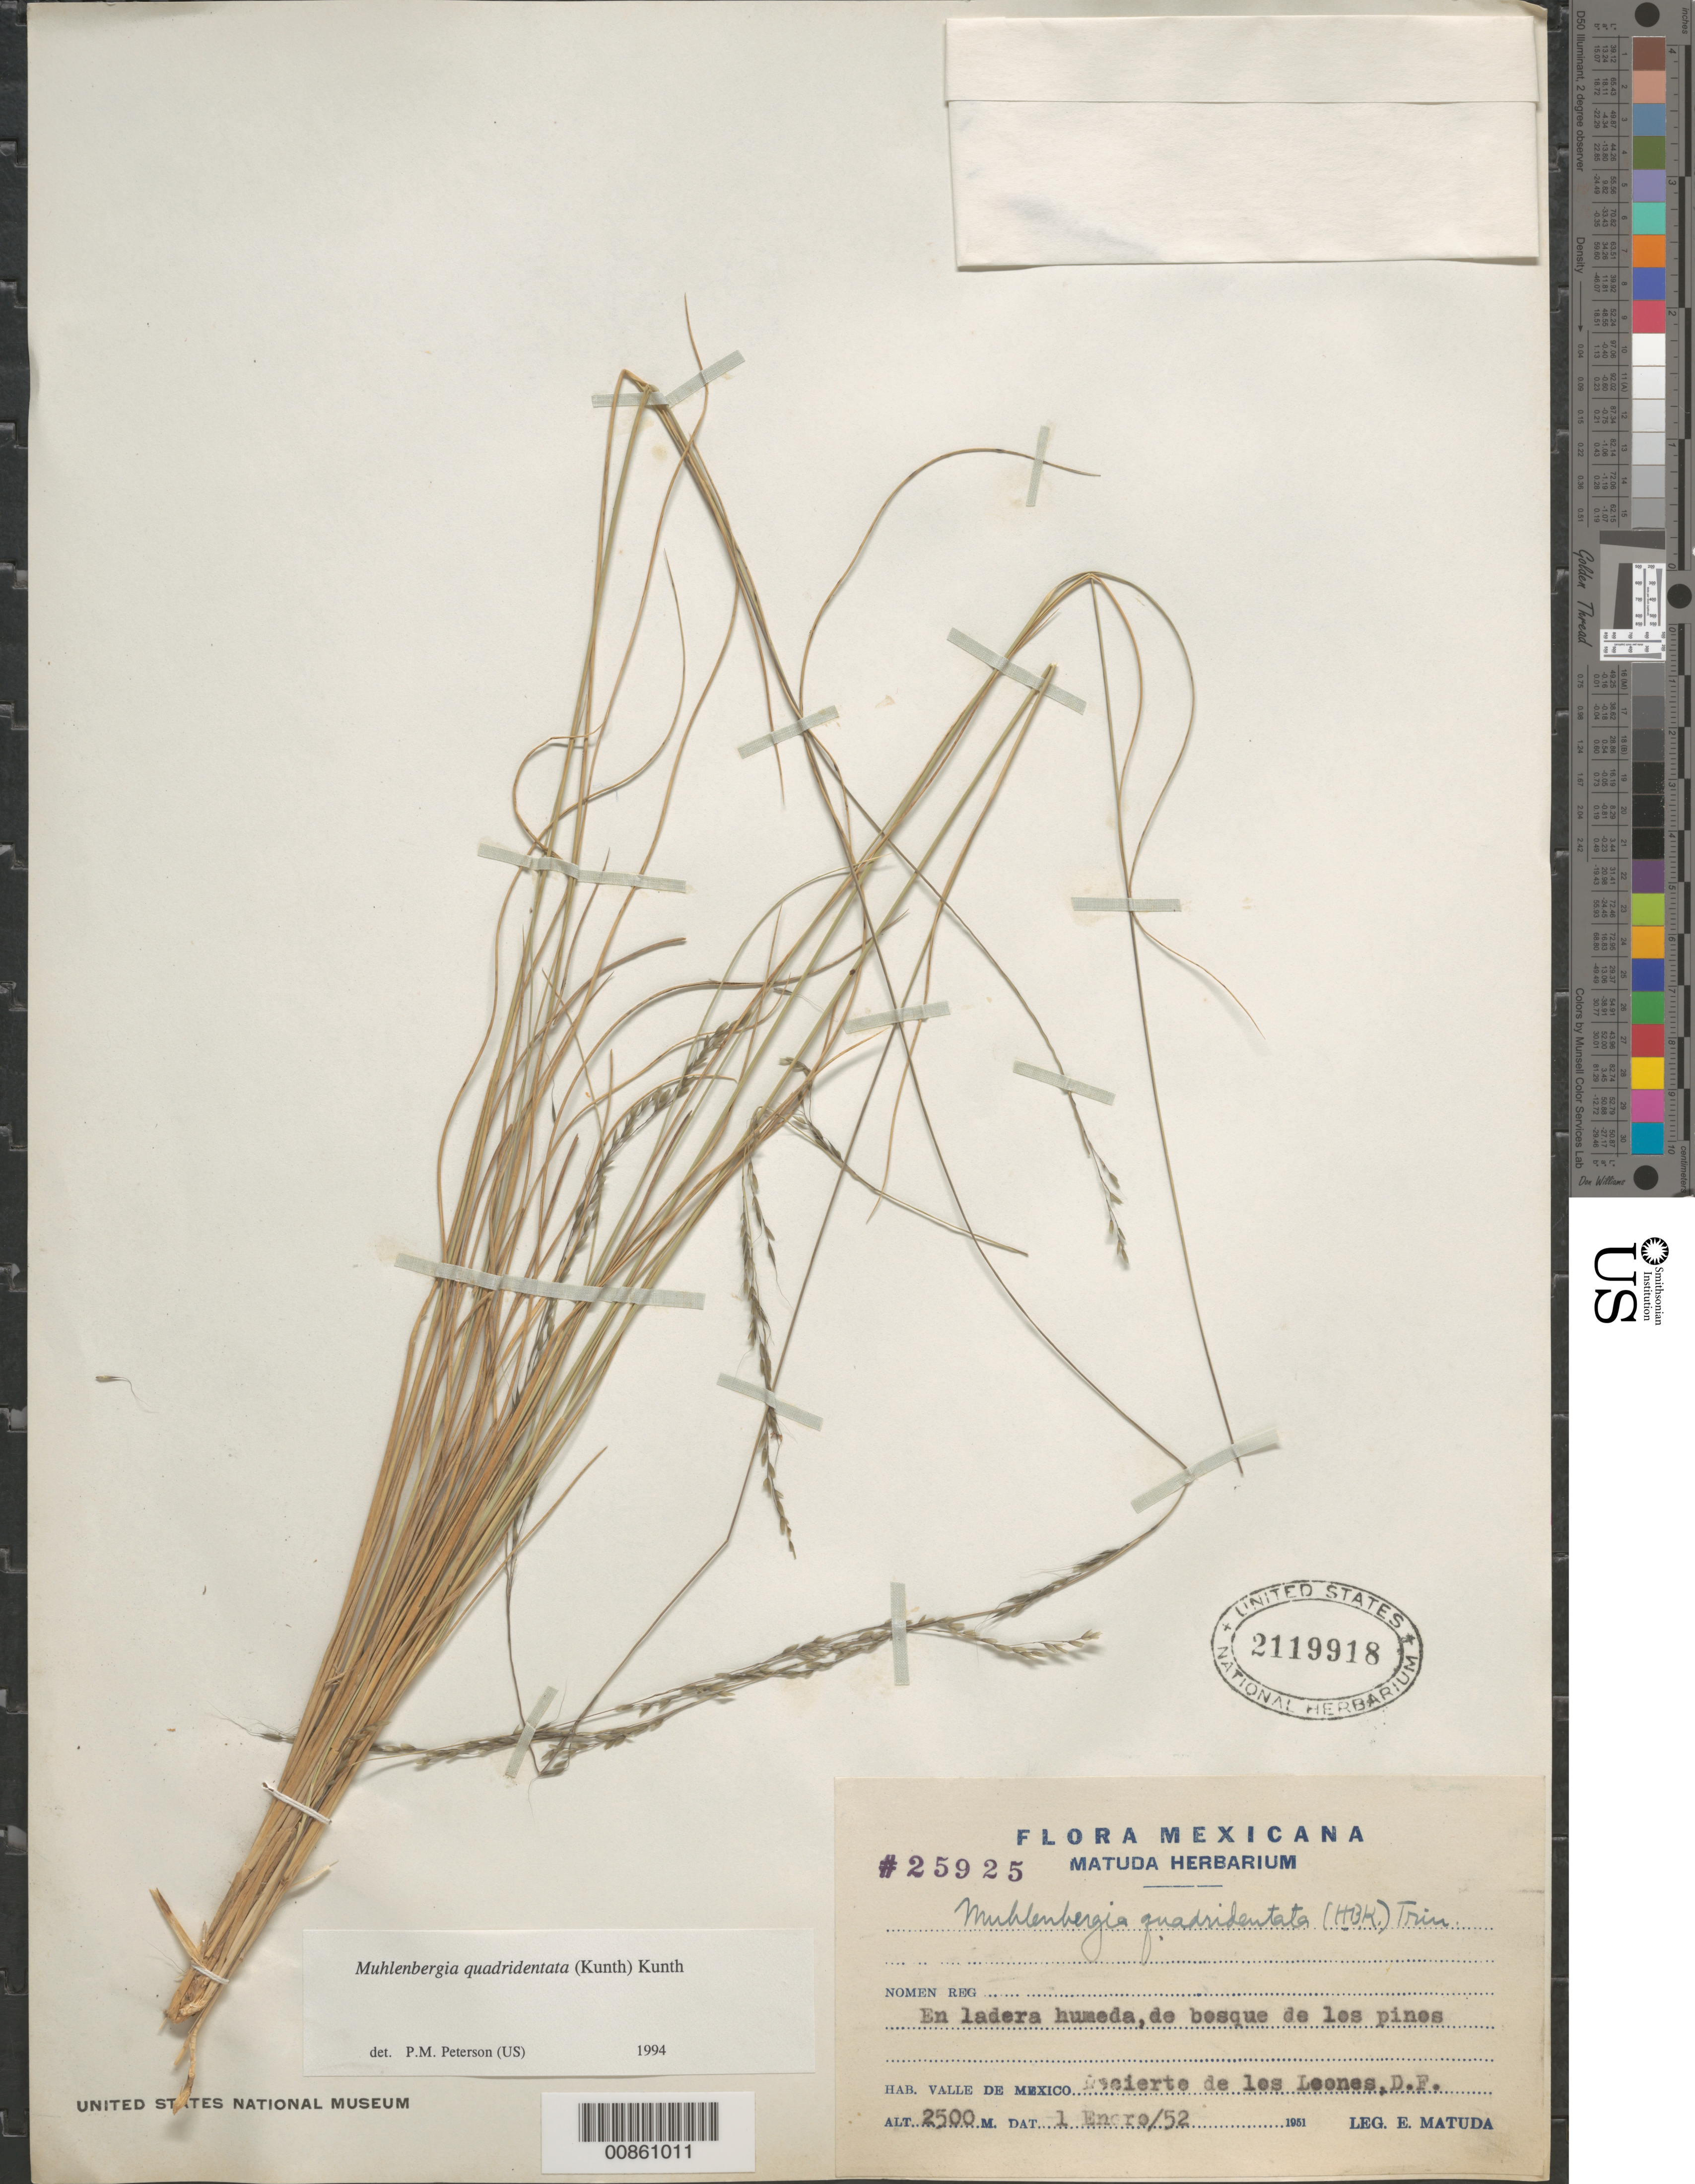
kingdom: Plantae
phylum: Tracheophyta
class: Liliopsida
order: Poales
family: Poaceae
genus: Muhlenbergia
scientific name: Muhlenbergia purpusii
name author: Mez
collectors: Bro. E. Lyonnet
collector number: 25925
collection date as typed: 01 Jan 1952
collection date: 1952-01-01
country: Mexico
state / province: Distrito Federal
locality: Desierto de Los Leones, Delegación Cuajimalpa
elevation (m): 2500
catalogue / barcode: US 2119918